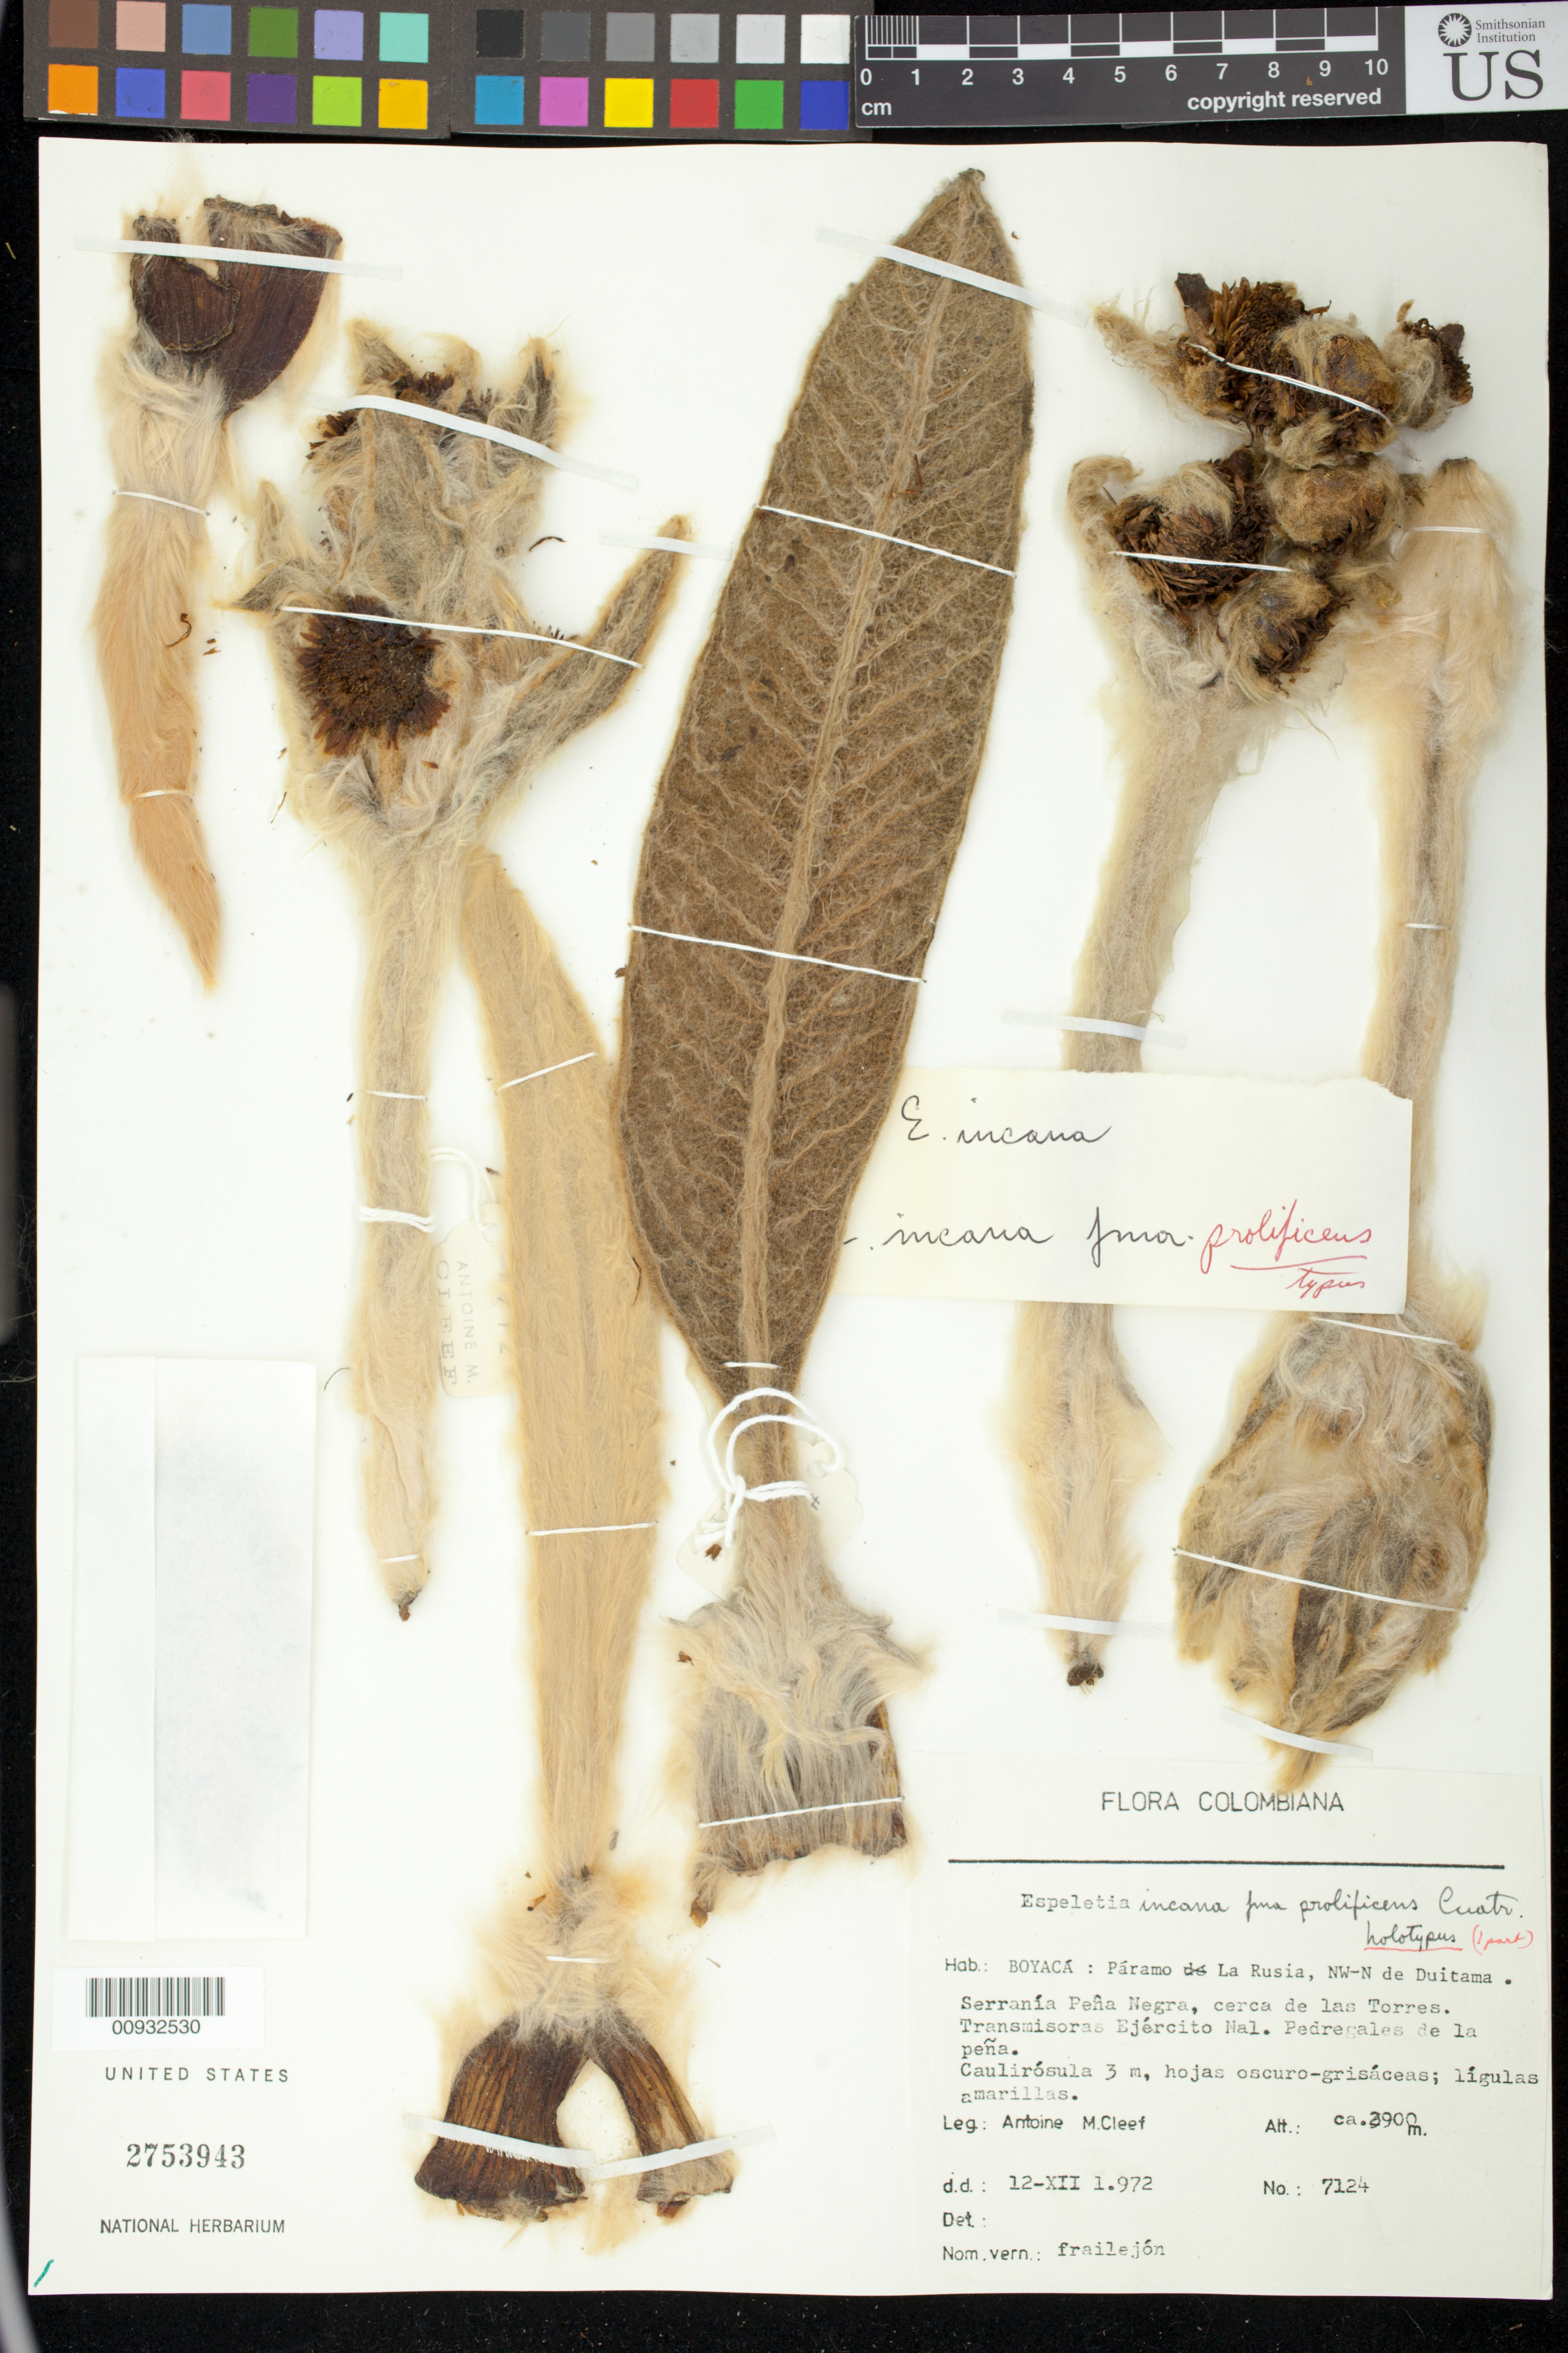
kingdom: Plantae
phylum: Tracheophyta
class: Magnoliopsida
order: Asterales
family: Asteraceae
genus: Espeletia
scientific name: Espeletia incana f. prolificens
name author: Cuatrec.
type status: Holotype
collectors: A. M. Cleef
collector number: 7124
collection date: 1972-12-28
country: Colombia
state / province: Boyacá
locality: Páramo La Rusia, NW-N de Duitama. Serranía Peña Negra, cerca de las Torres, Transmisoras Ejército Nal.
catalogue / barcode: US 2753943